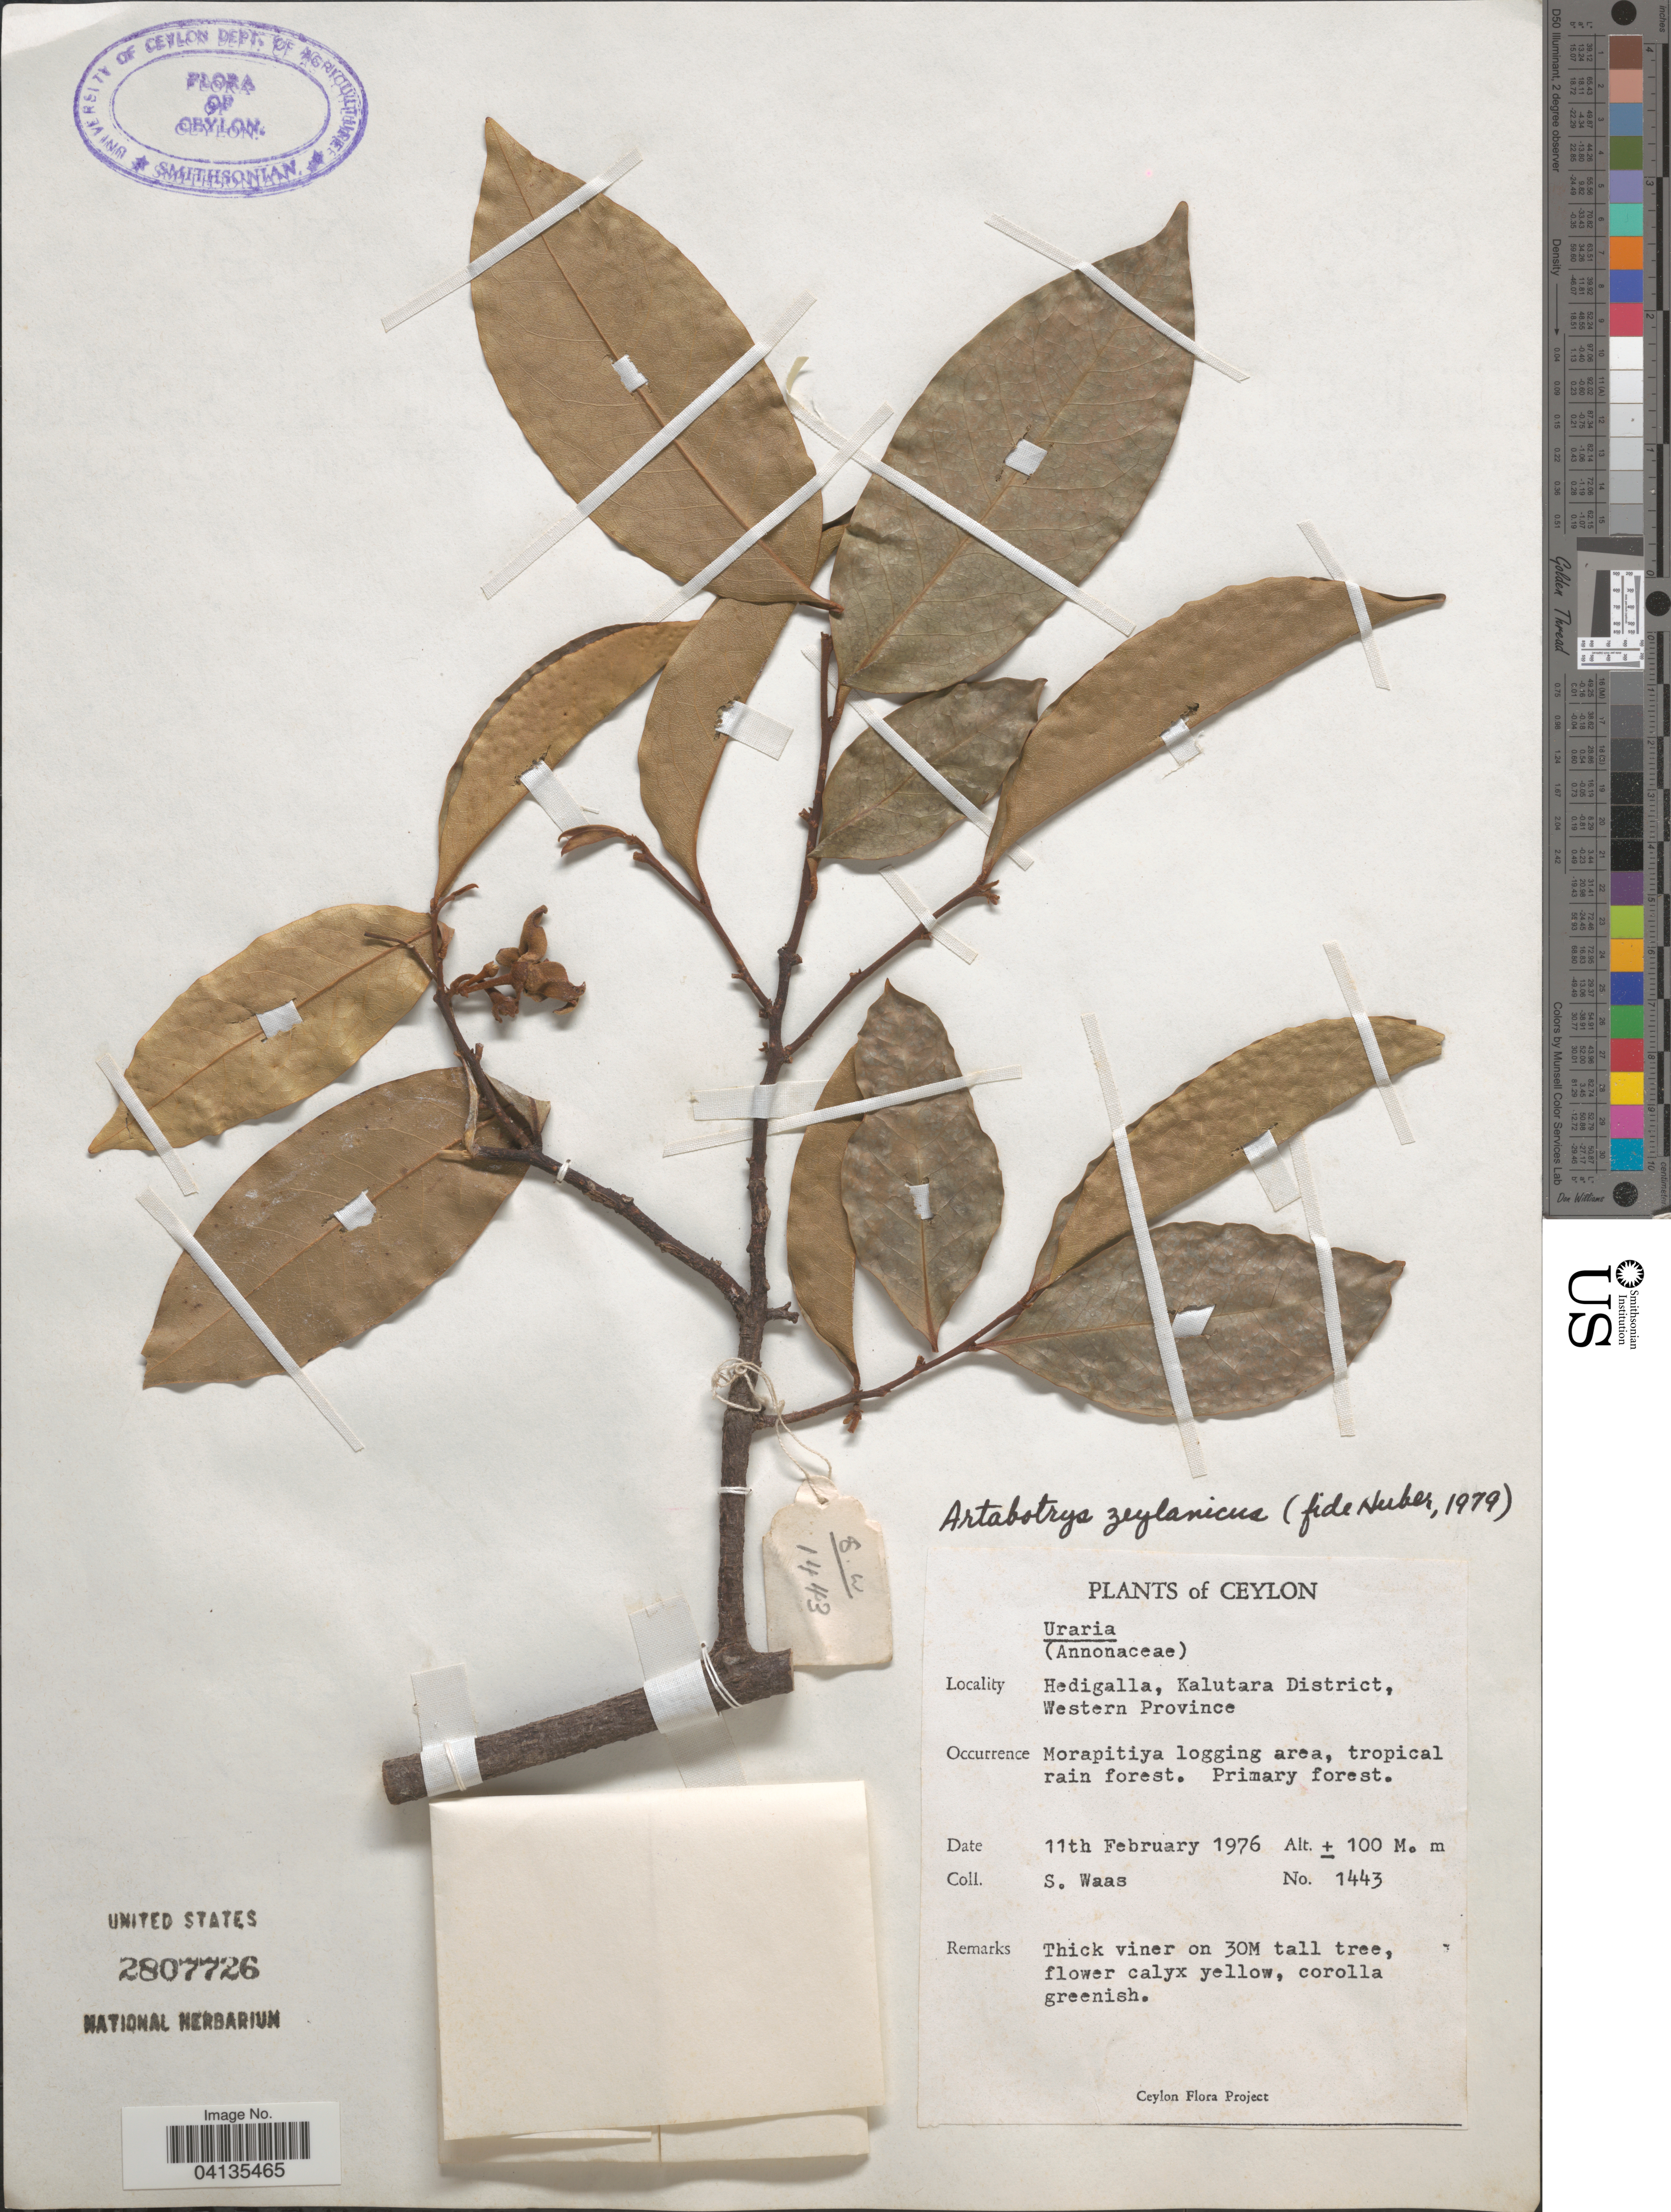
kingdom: Plantae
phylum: Tracheophyta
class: Magnoliopsida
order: Magnoliales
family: Annonaceae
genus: Artabotrys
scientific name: Artabotrys zeylanicus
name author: Hook. f. & Thomson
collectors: S. Waas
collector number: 1443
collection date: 1976-02-11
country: Sri Lanka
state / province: Western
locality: Ceylon. Hedigalla, Kalutara District.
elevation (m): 100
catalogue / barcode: US 2807726